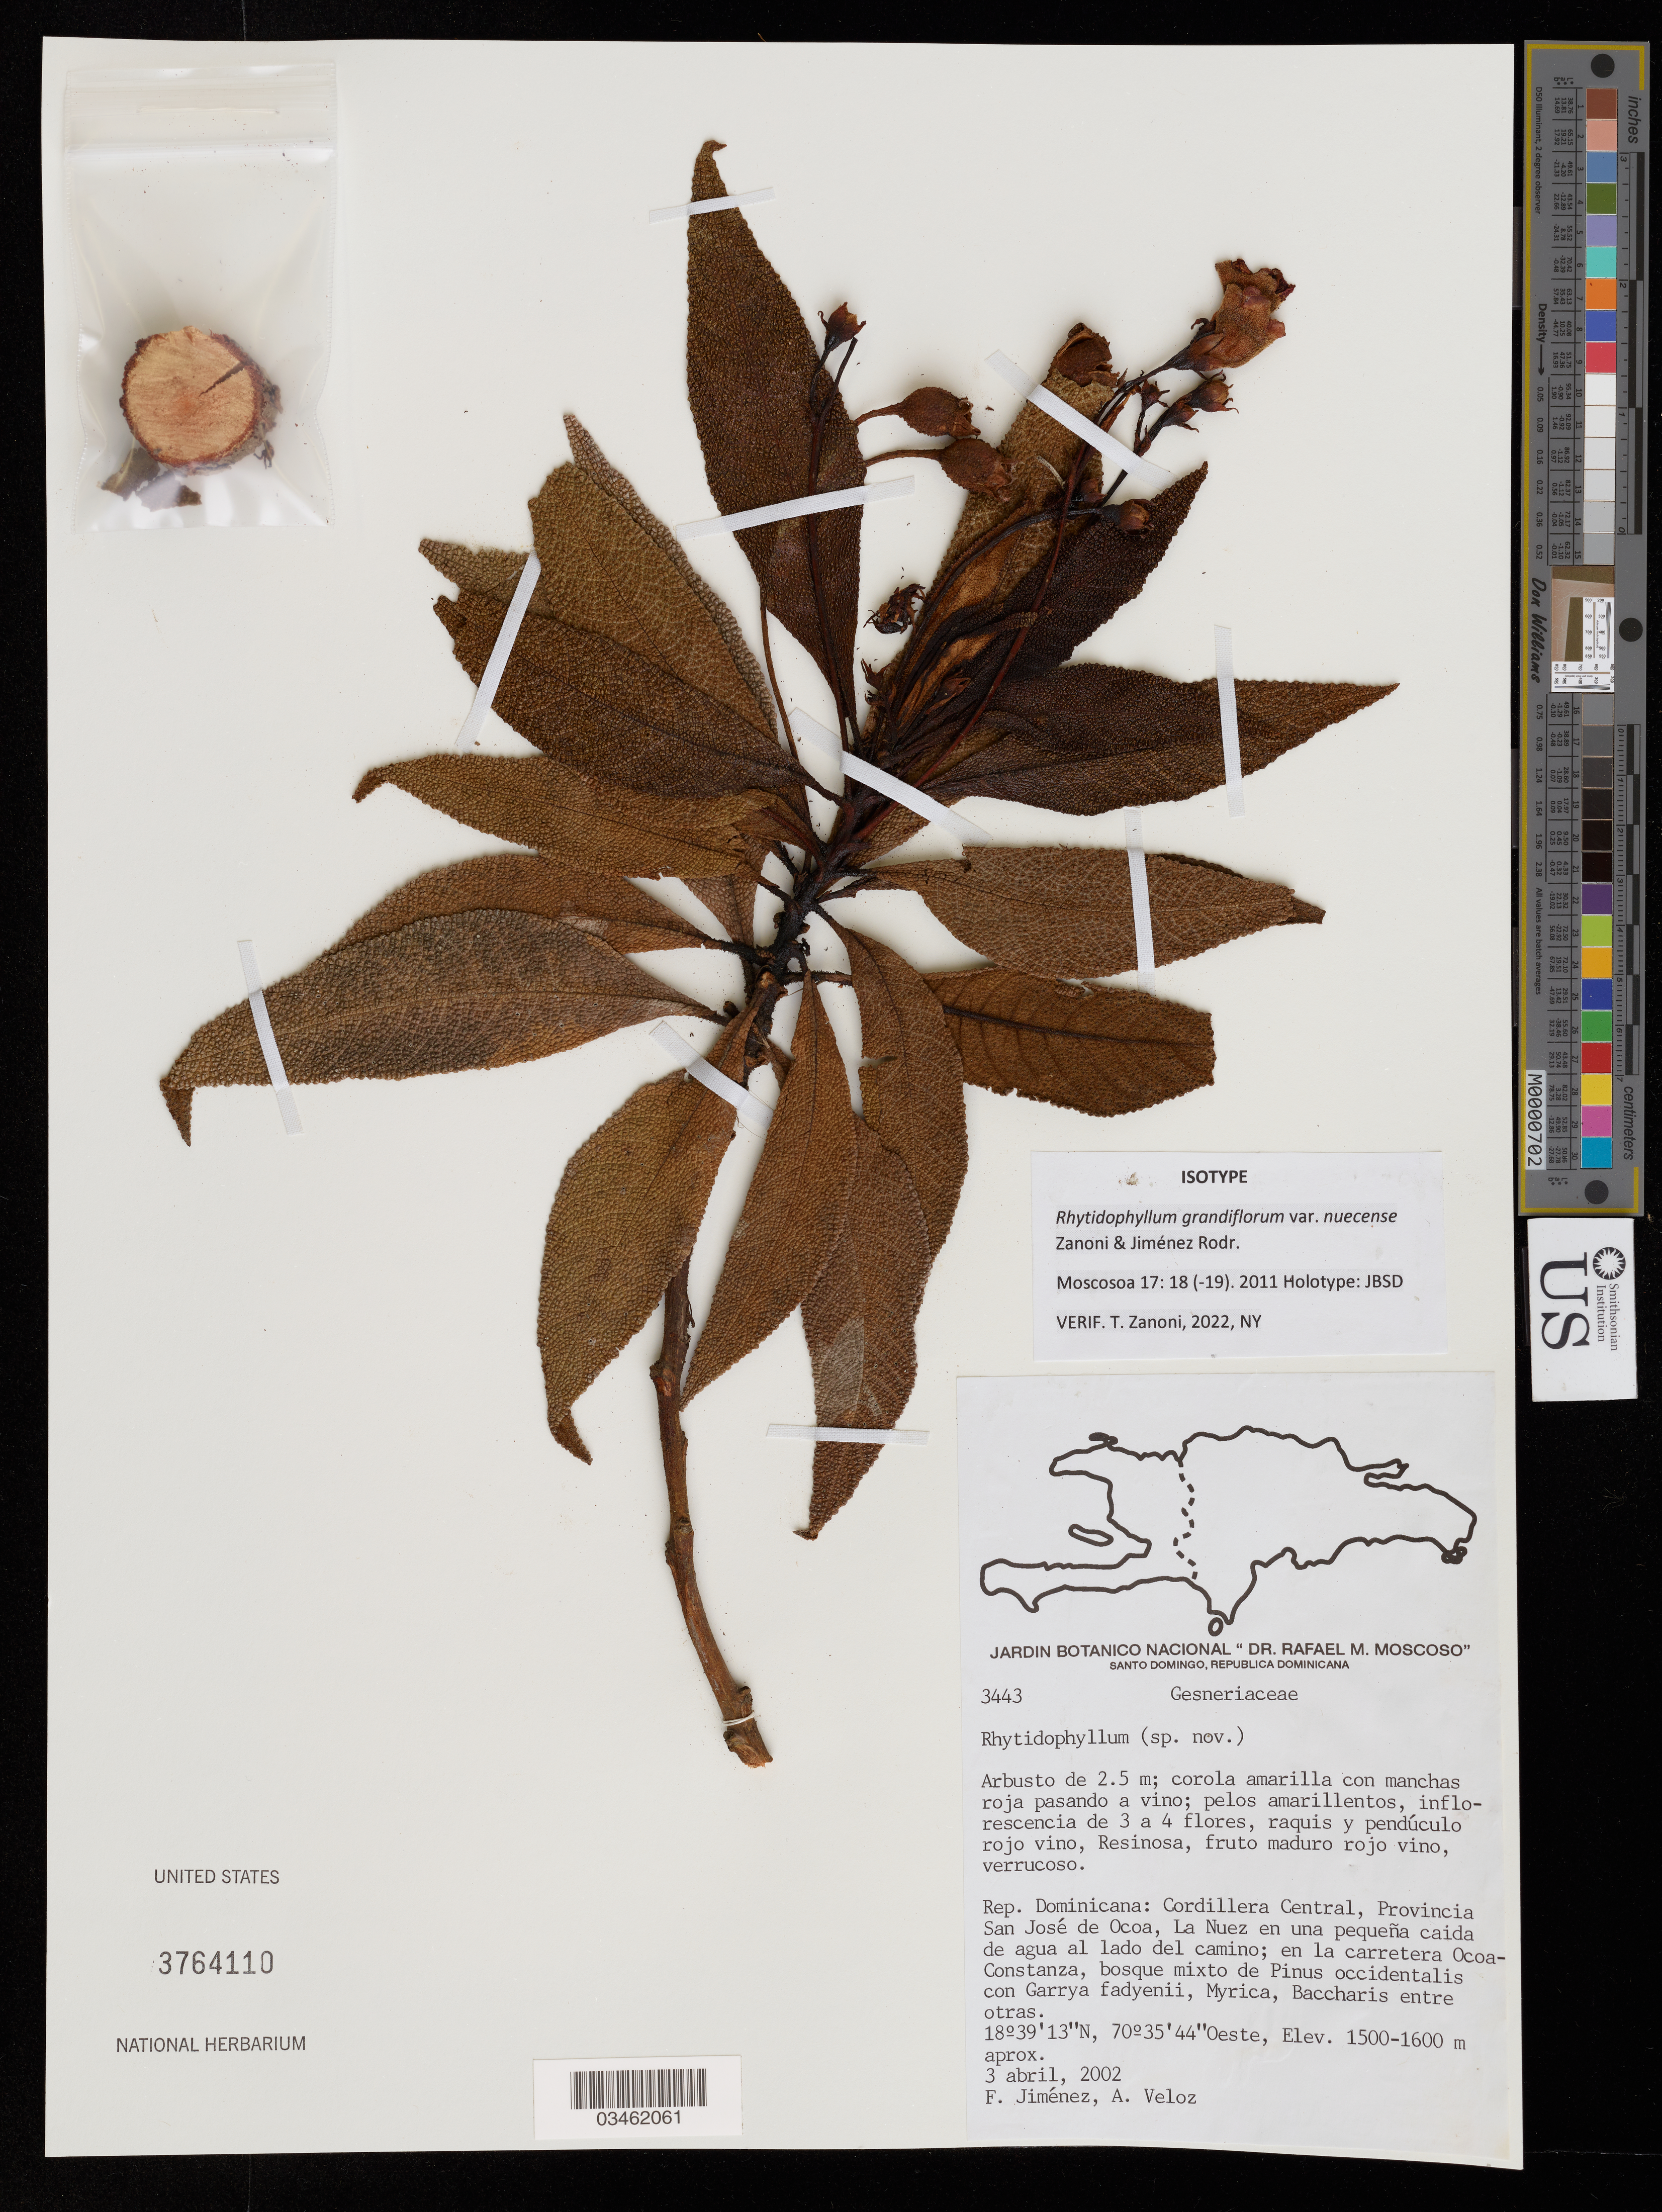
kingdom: Plantae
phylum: Tracheophyta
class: Magnoliopsida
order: Lamiales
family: Gesneriaceae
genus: Rhytidophyllum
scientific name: Rhytidophyllum grandiflorum var. nuecense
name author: Zanoni & Jiménez Rodr.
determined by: Zanoni, T. A., (NY), New York Botanical Garden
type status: Isotype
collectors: F. Jiménez R. & A. Veloz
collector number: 3443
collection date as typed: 03 Apr 2002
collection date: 2002-04-03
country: Dominican Republic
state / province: San José de Ocoa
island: Hispaniola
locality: Cordillera Central, La Nuez, en una pequeña caída de agua al lado del camino; en la Carretera Ocoa-Constanza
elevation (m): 1500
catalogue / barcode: US 3764110